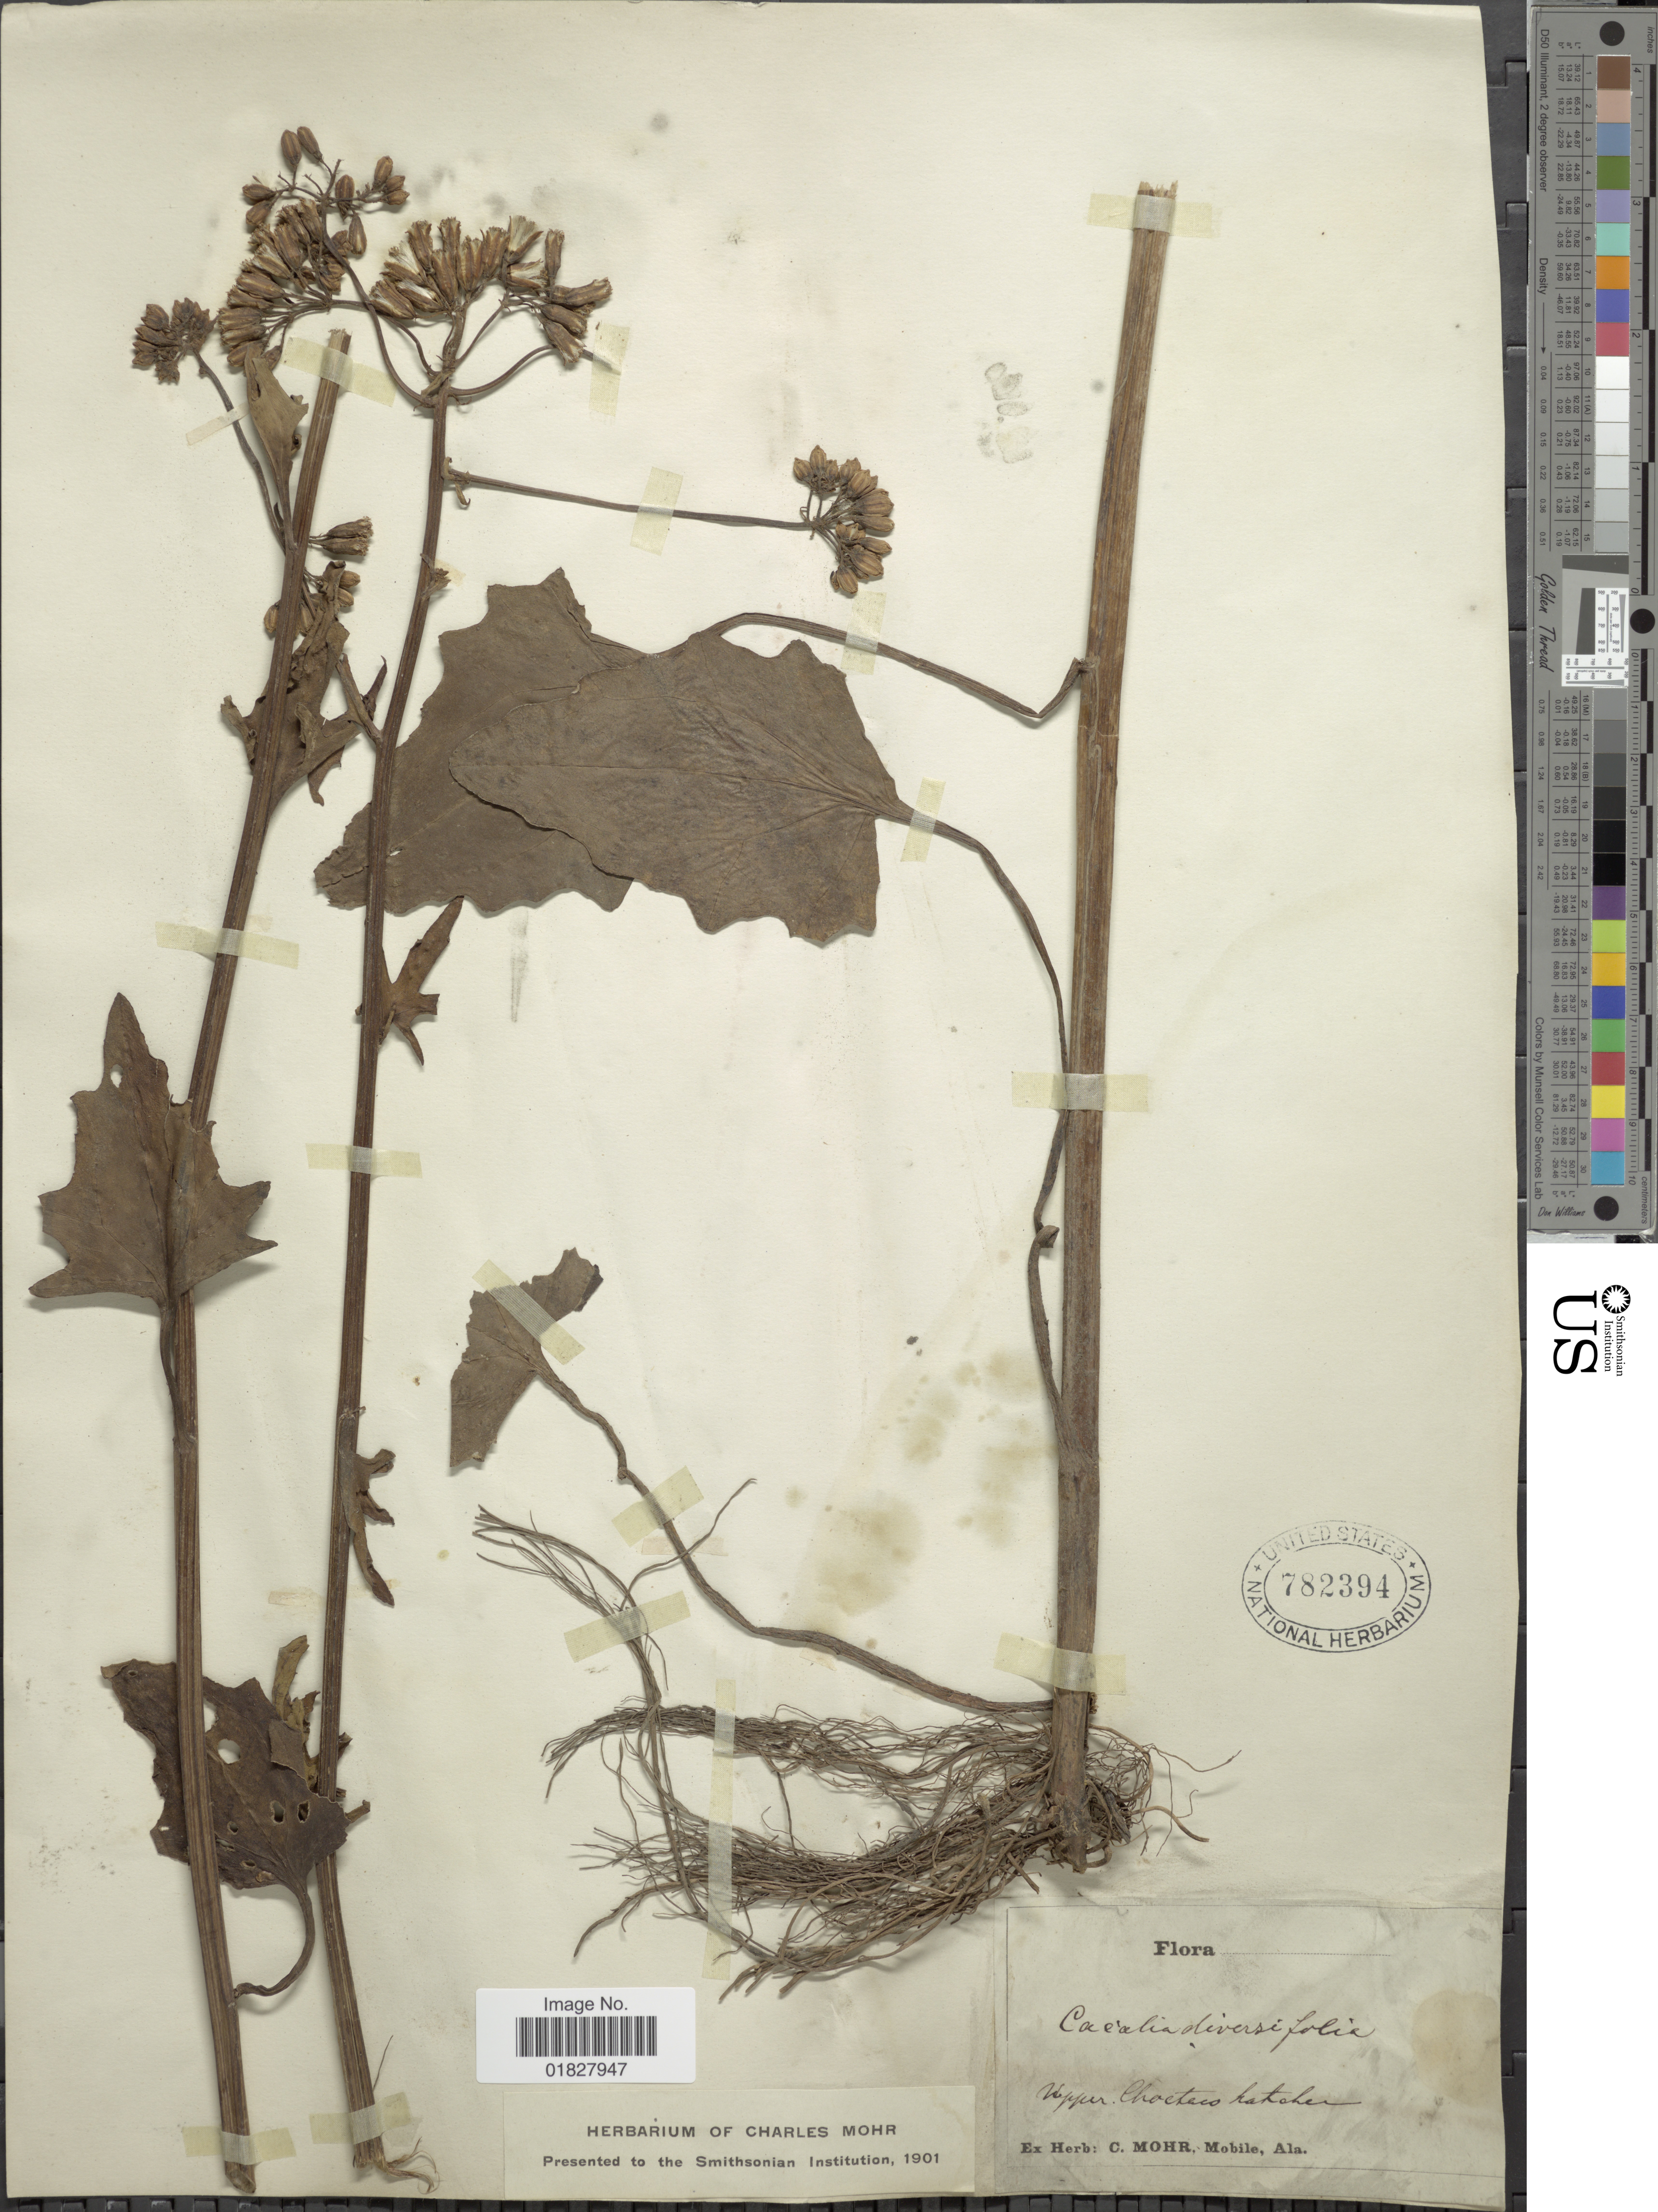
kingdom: Plantae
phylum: Tracheophyta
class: Magnoliopsida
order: Asterales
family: Asteraceae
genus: Arnoglossum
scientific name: Arnoglossum diversifolium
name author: (Torr. & A. Gray) H. Rob.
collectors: ex herb. C. Mohr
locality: Upper Choctankatoher [interpreted]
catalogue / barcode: US 782394